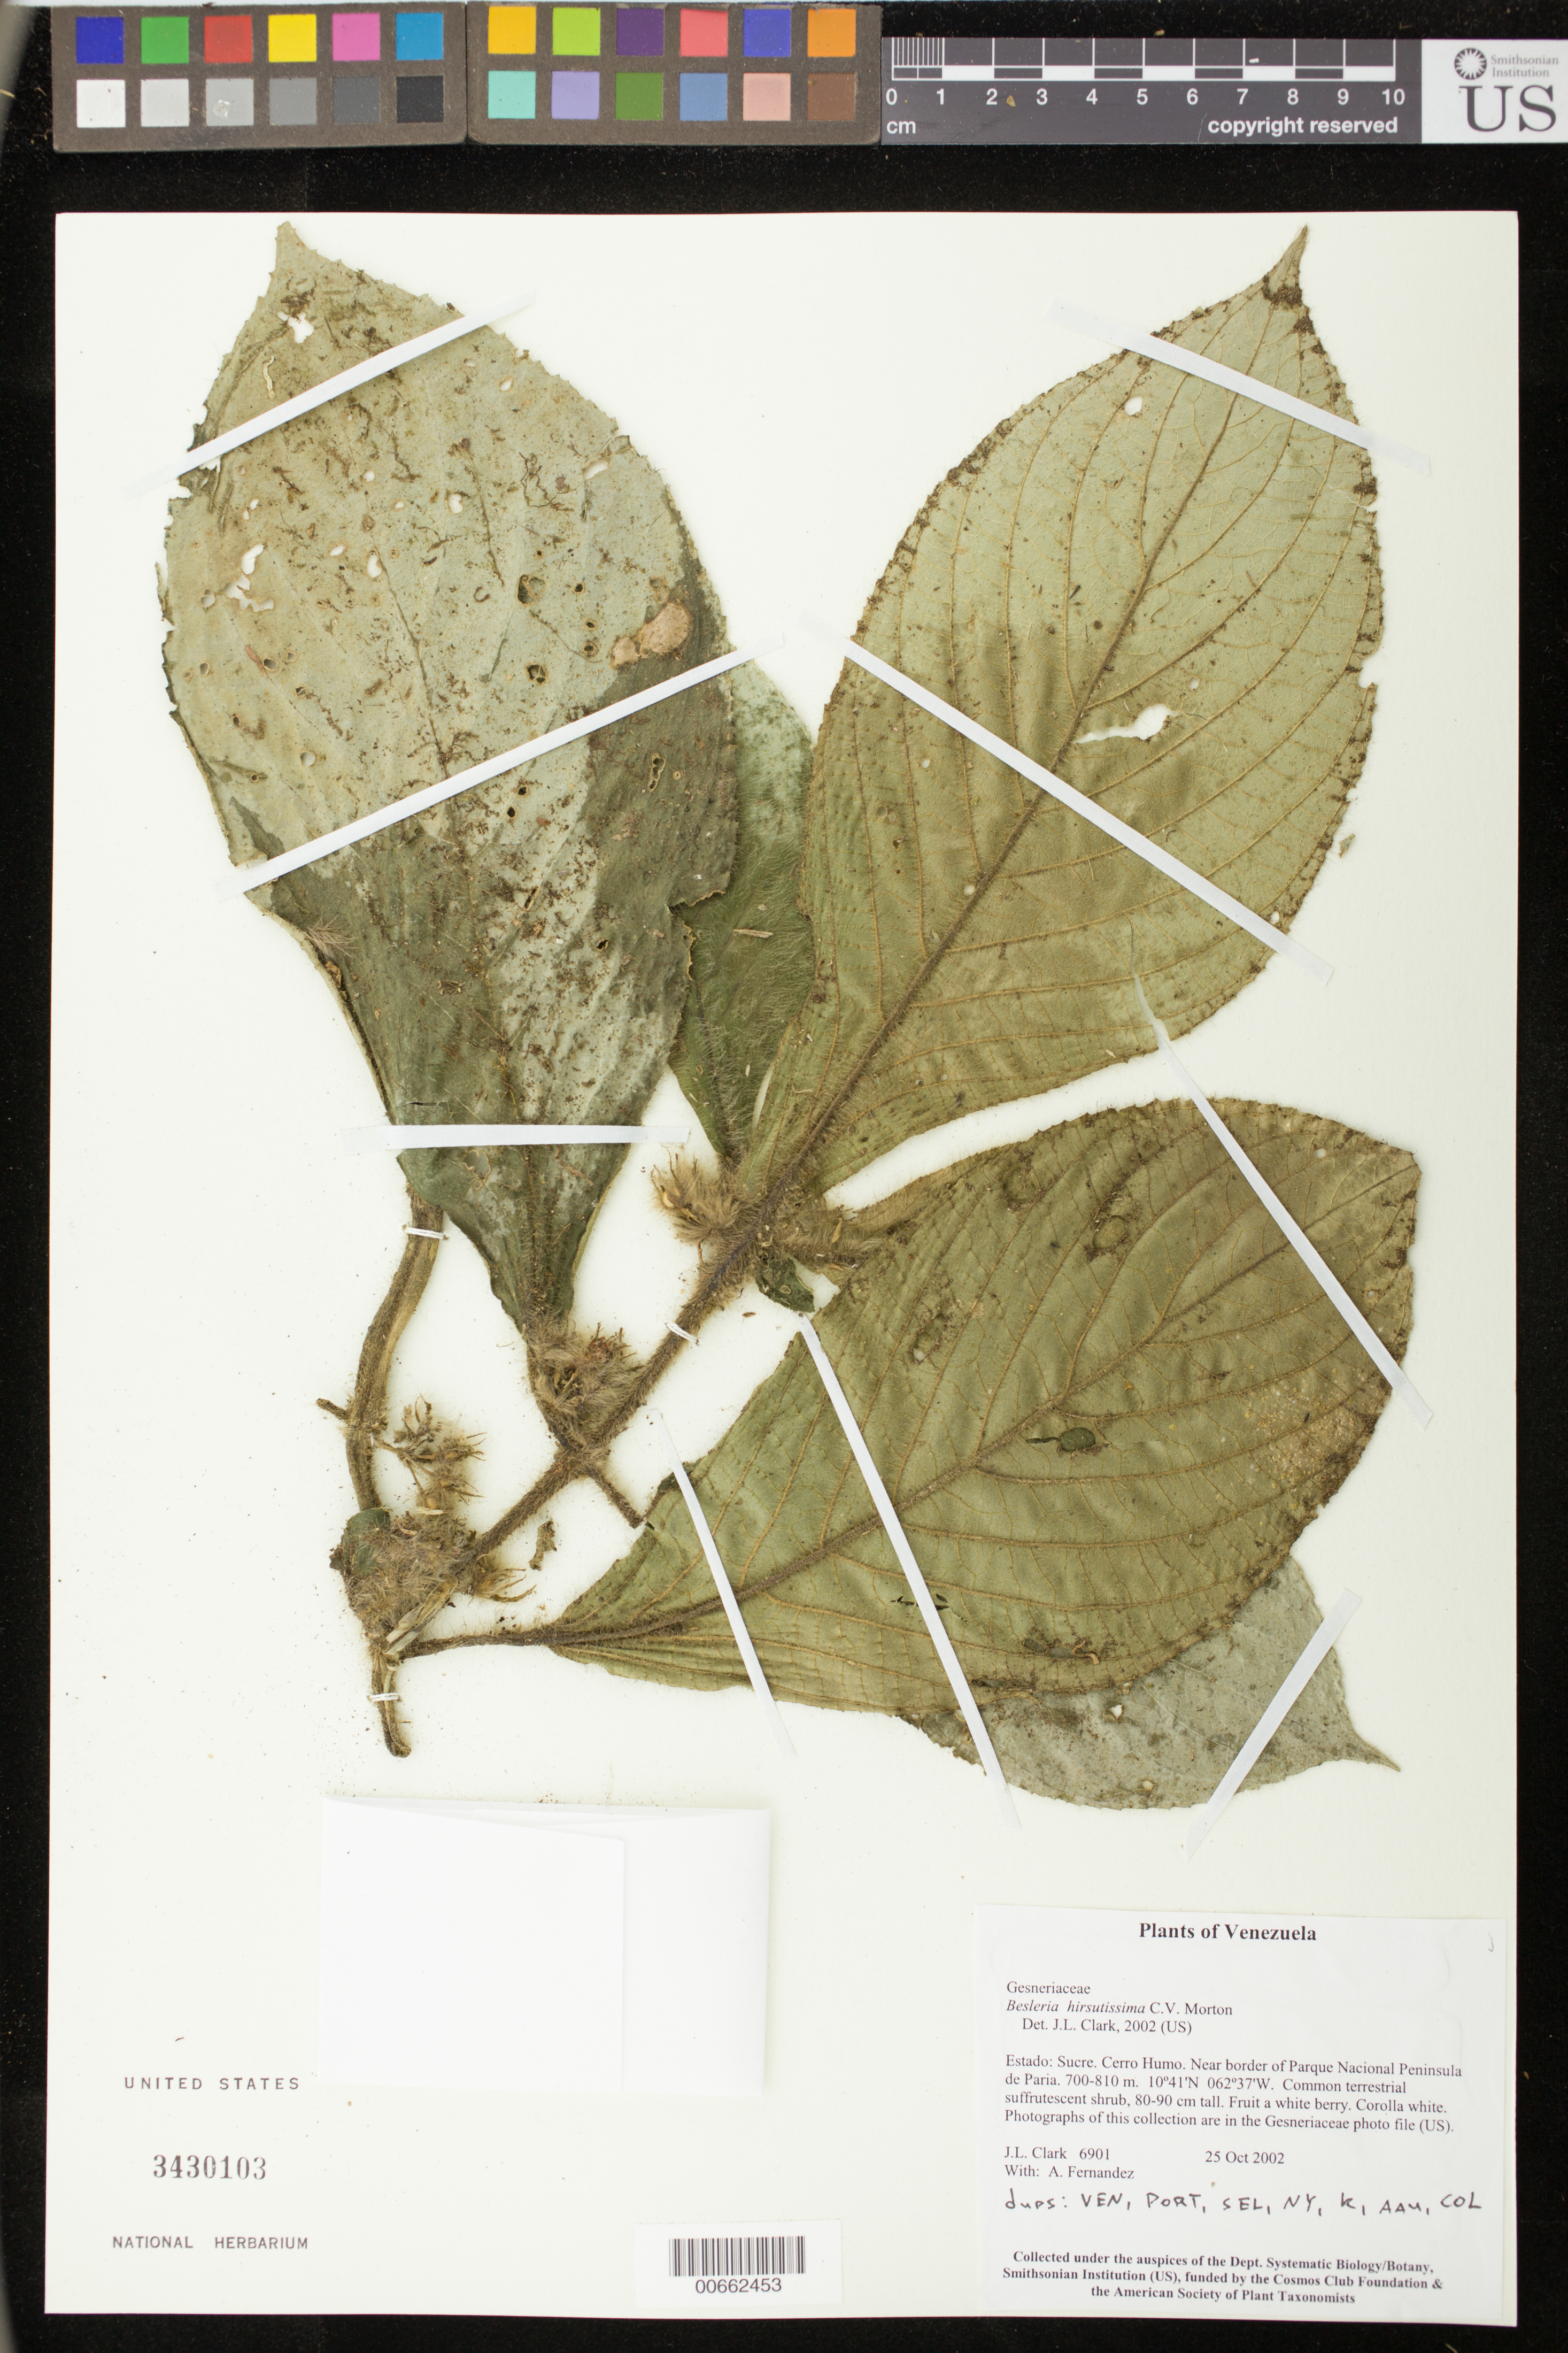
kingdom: Plantae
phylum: Tracheophyta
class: Magnoliopsida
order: Lamiales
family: Gesneriaceae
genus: Besleria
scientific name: Besleria hirsutissima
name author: (Benth.) Fritsch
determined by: Clark, J. L., (SEL), The Marie Selby Botanical Garden (UNITED STATES)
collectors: J. L. Clark & A. Fernandez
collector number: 6901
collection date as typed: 25 Oct 2002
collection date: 2002-10-25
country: Venezuela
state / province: Sucre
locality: Cerro Humo. Near border of Parque Nacional Peninsula de Paria.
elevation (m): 700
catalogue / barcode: US 3430103